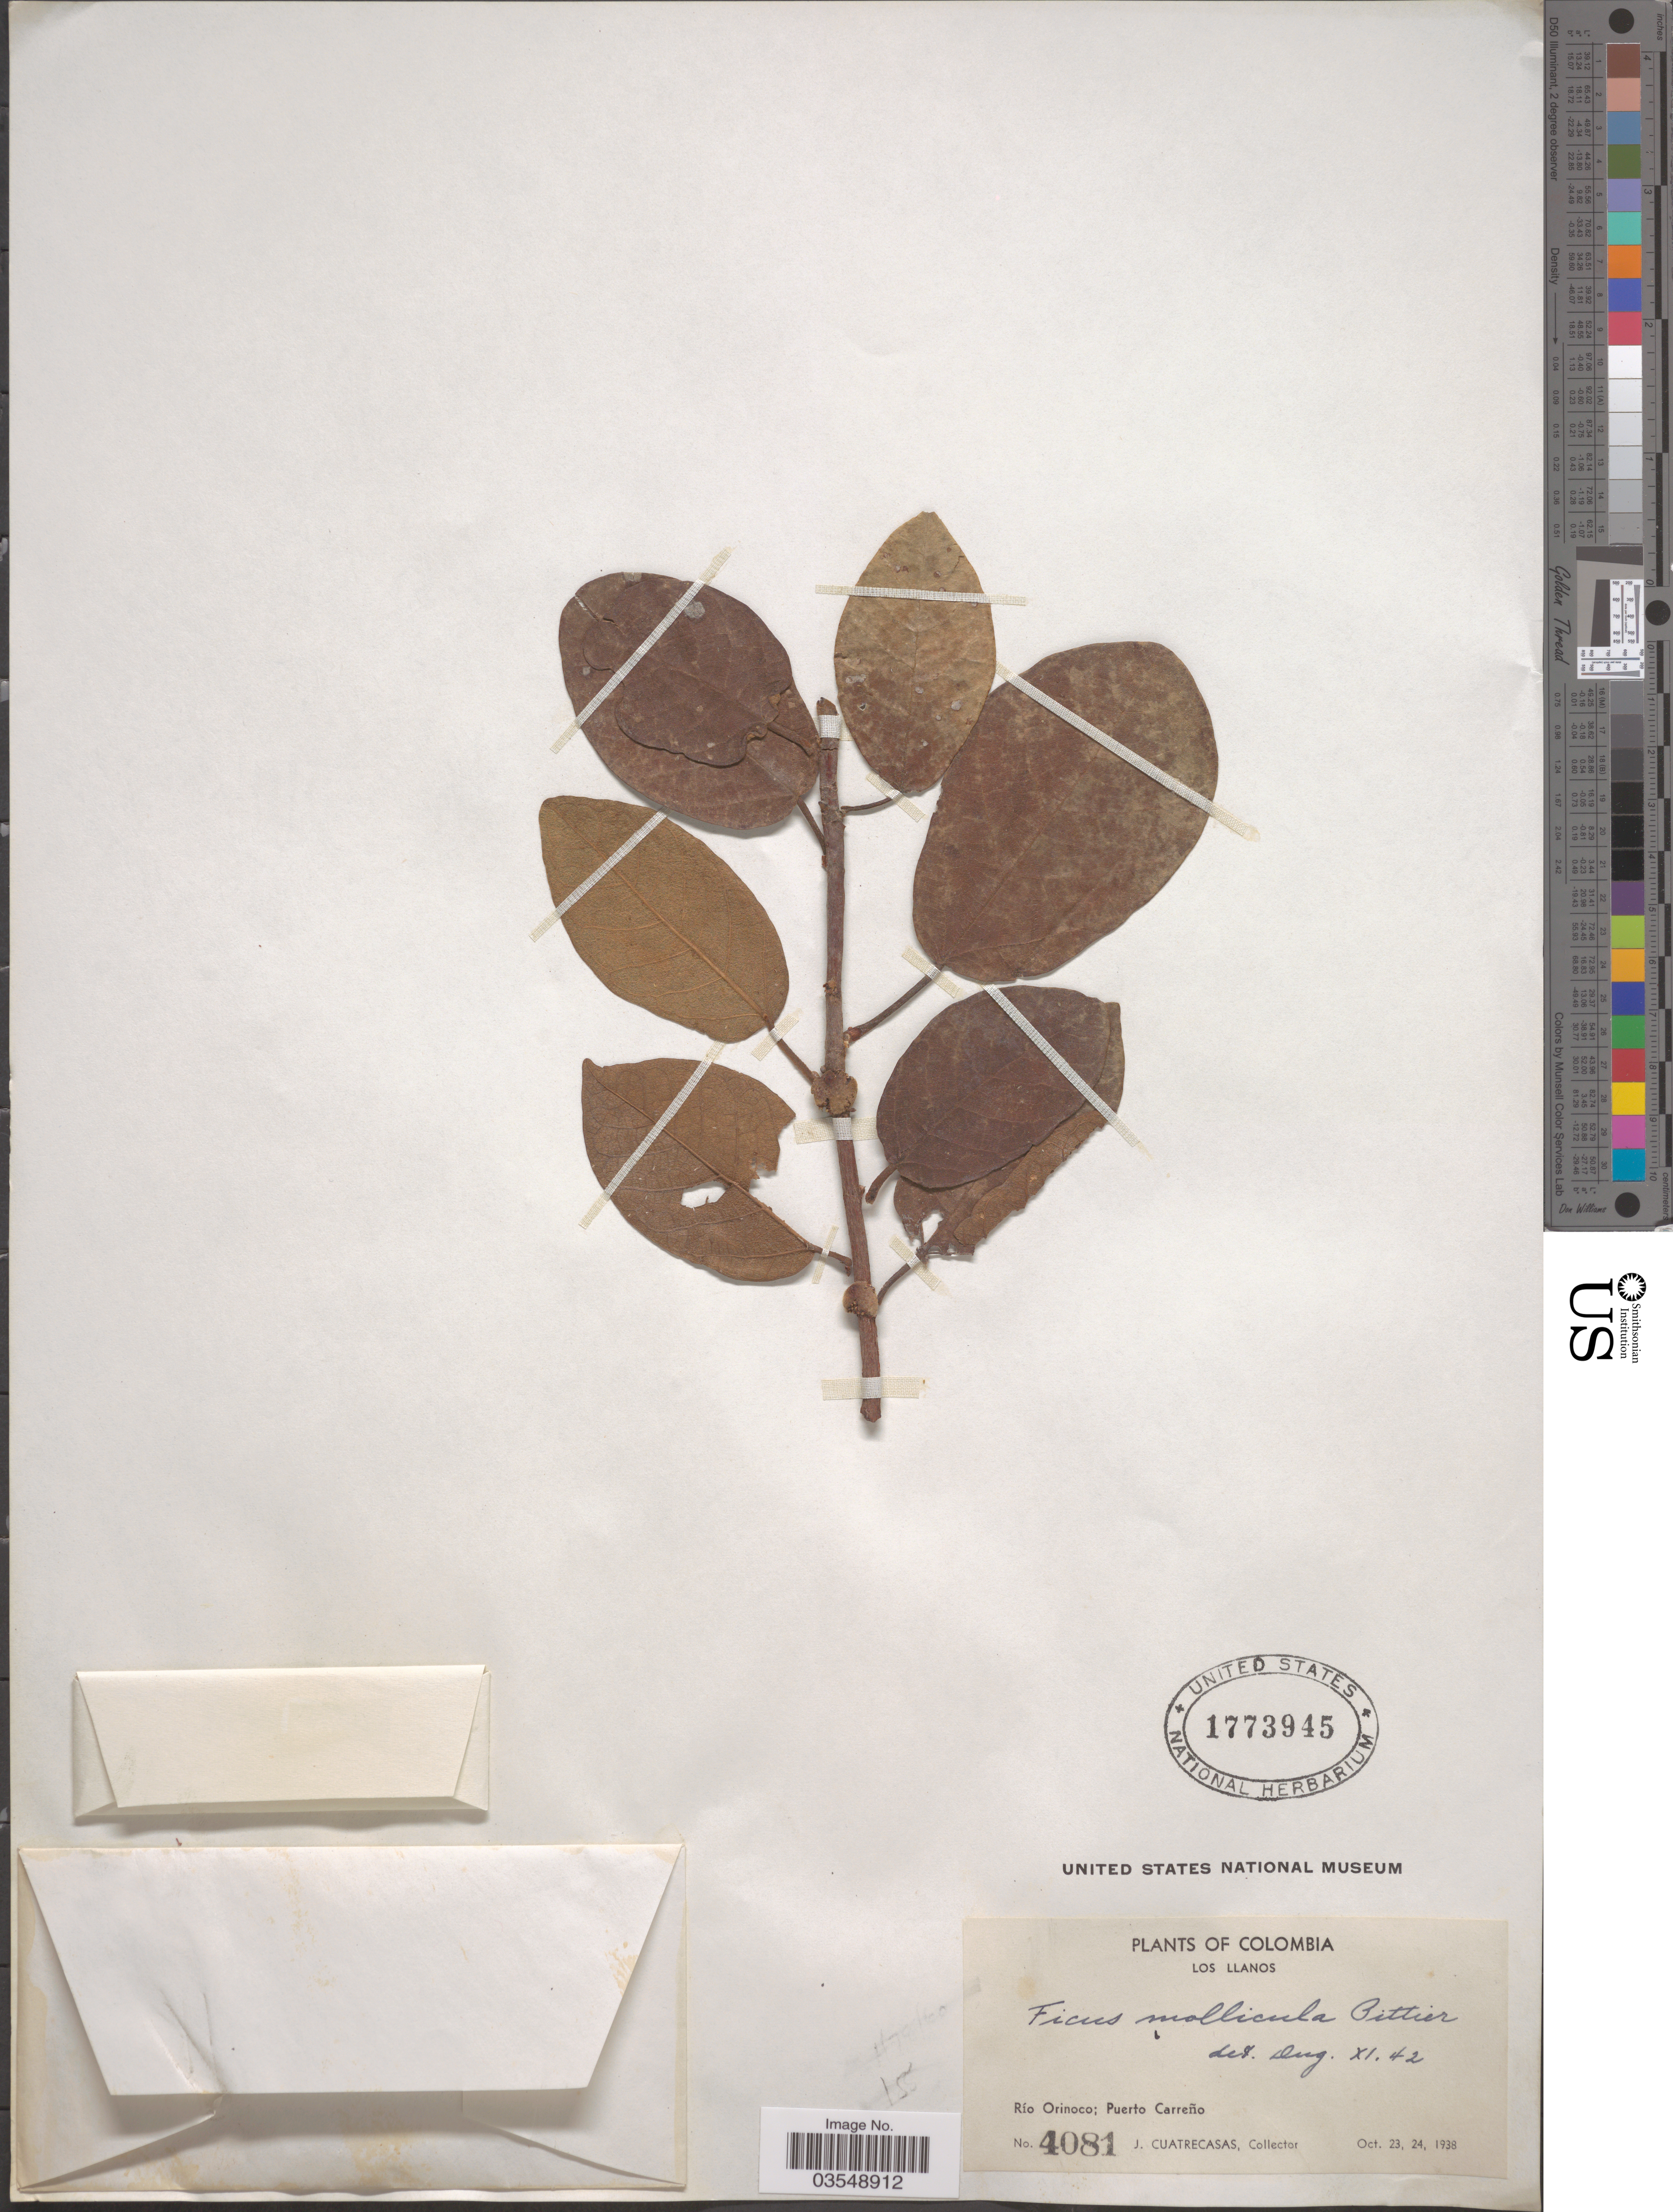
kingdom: Plantae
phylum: Tracheophyta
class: Magnoliopsida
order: Rosales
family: Moraceae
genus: Ficus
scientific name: Ficus mollicula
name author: Pittier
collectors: J. Cuatrecasas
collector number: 4081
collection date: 1938-10-23/1938-10-24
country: Colombia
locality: Los Llanos. Río Orinoco; Puerto Carreño.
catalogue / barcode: US 1773945